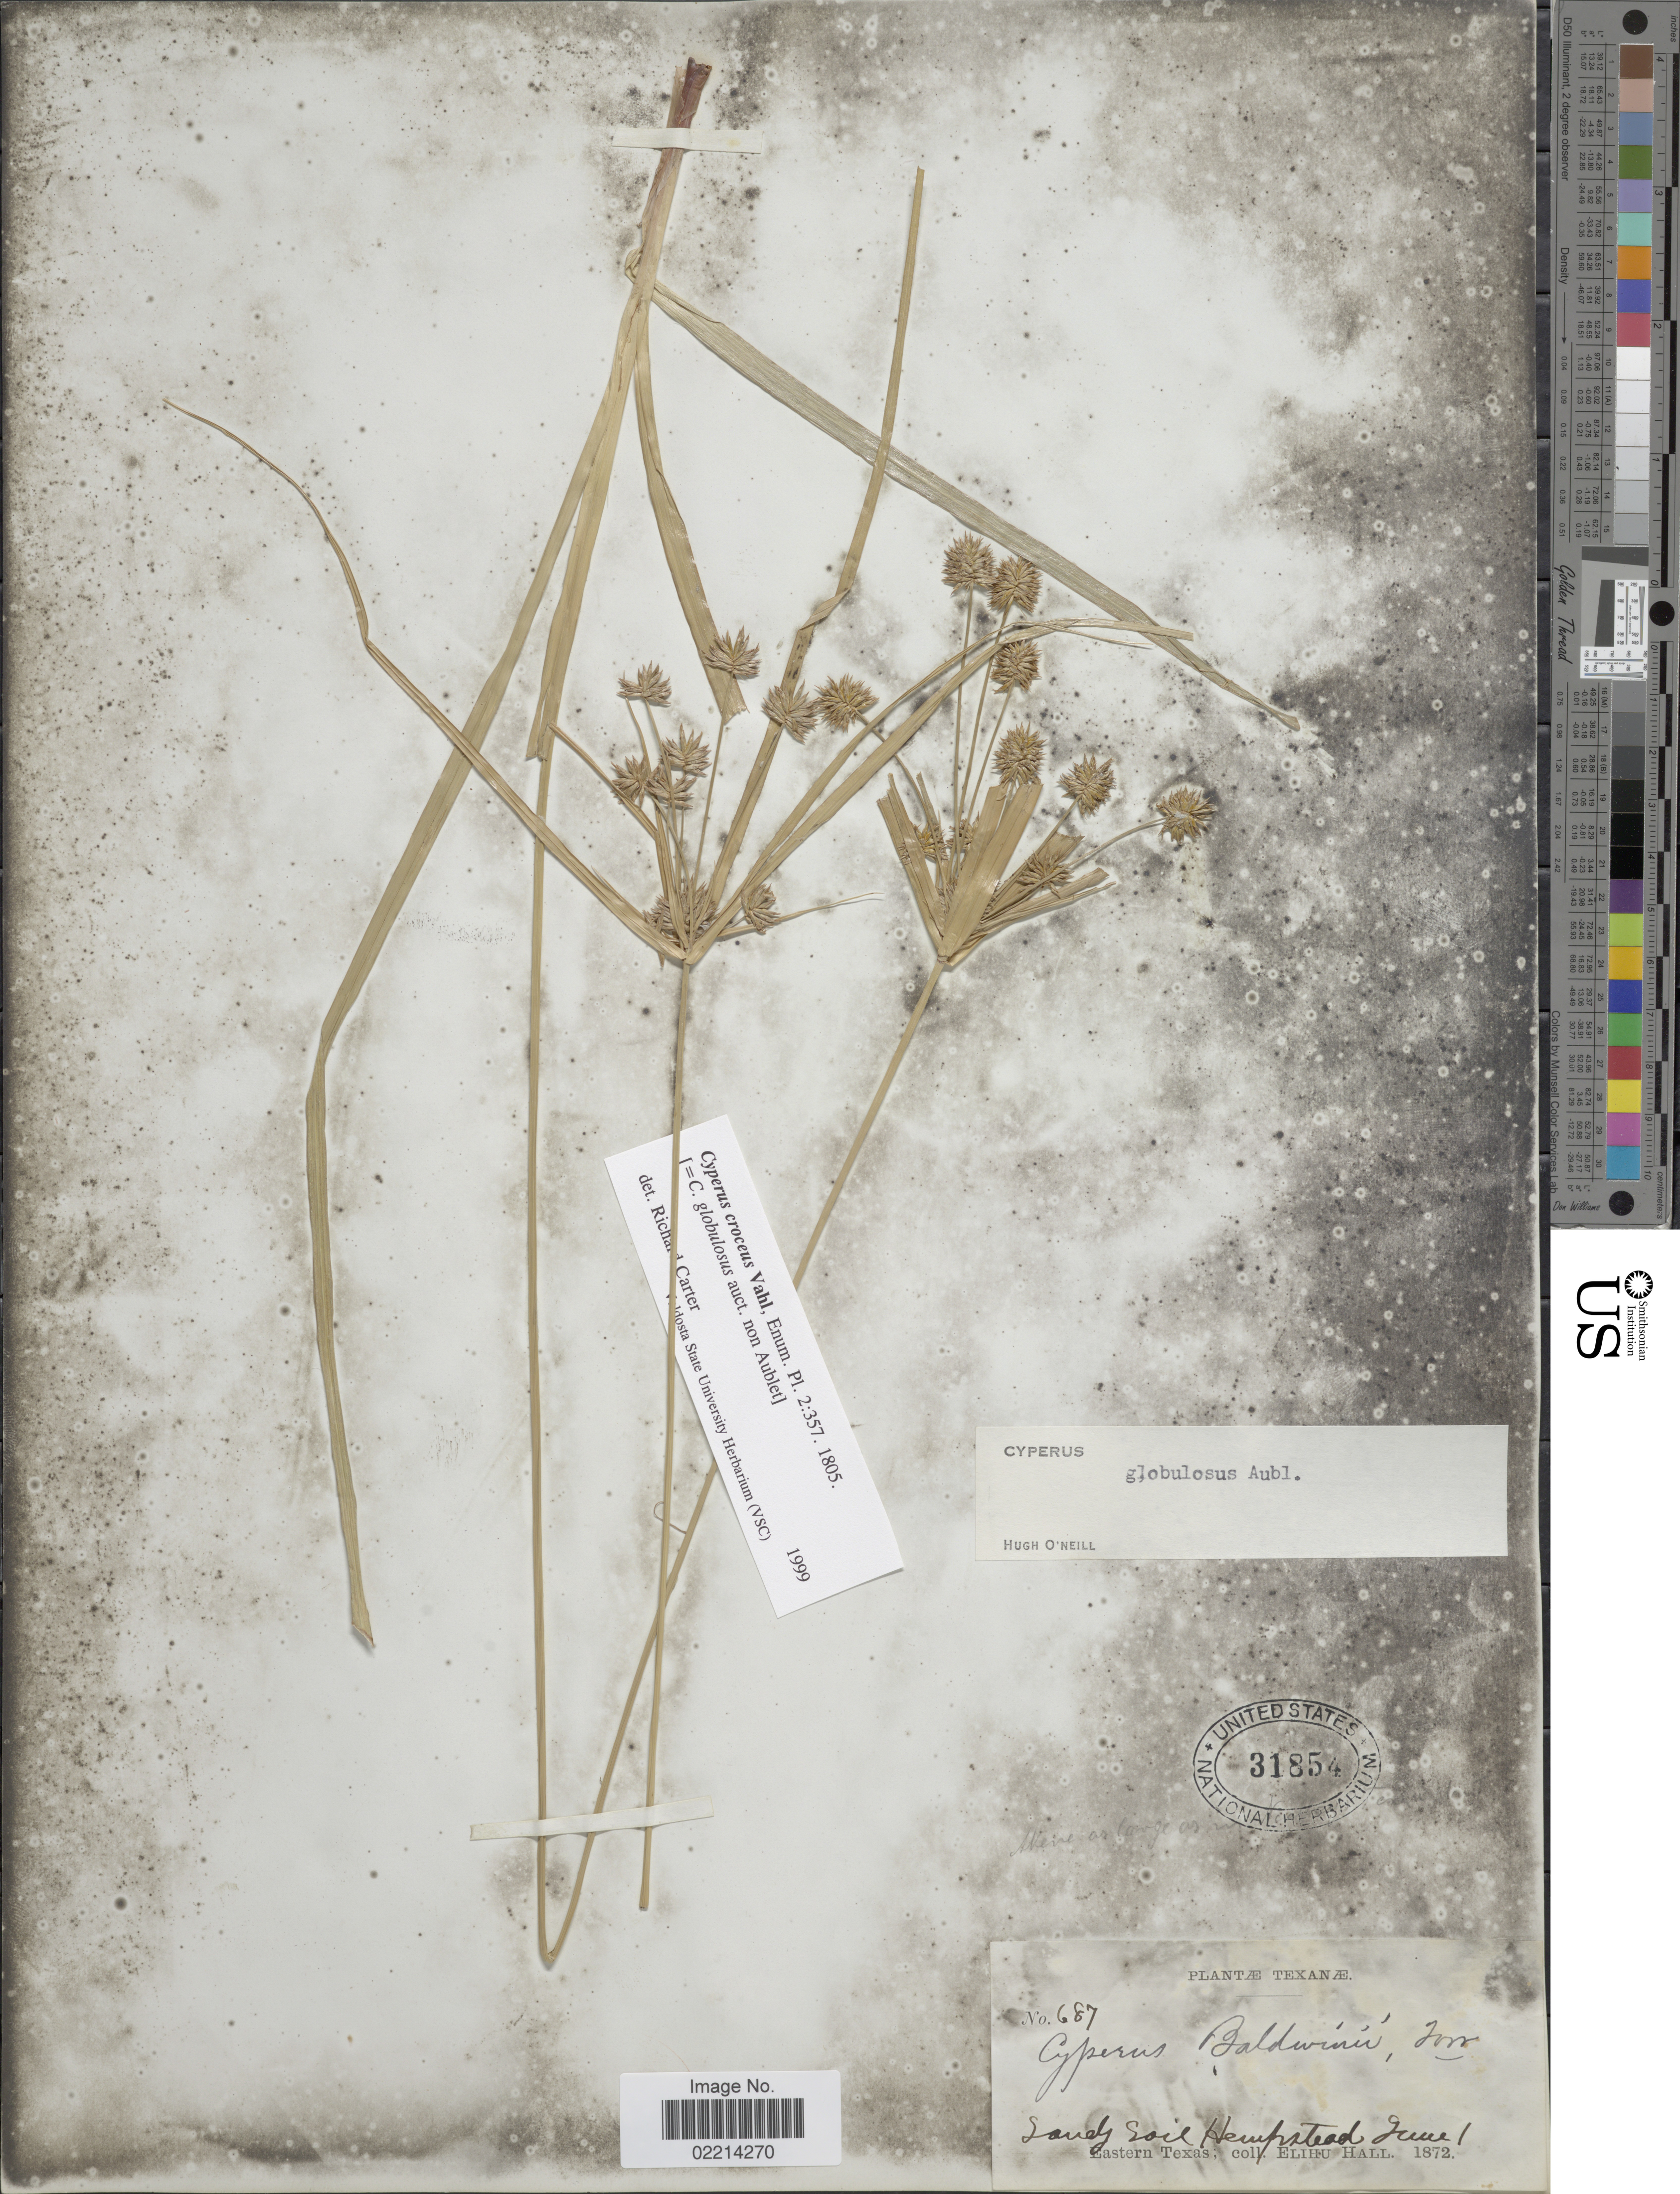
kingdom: Plantae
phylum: Tracheophyta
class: Liliopsida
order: Poales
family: Cyperaceae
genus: Cyperus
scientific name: Cyperus croceus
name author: Vahl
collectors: E. Hall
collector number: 687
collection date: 1872-06-01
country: United States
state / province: Texas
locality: Sandy soil Hempstead, Eastern Texas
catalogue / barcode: US 31854